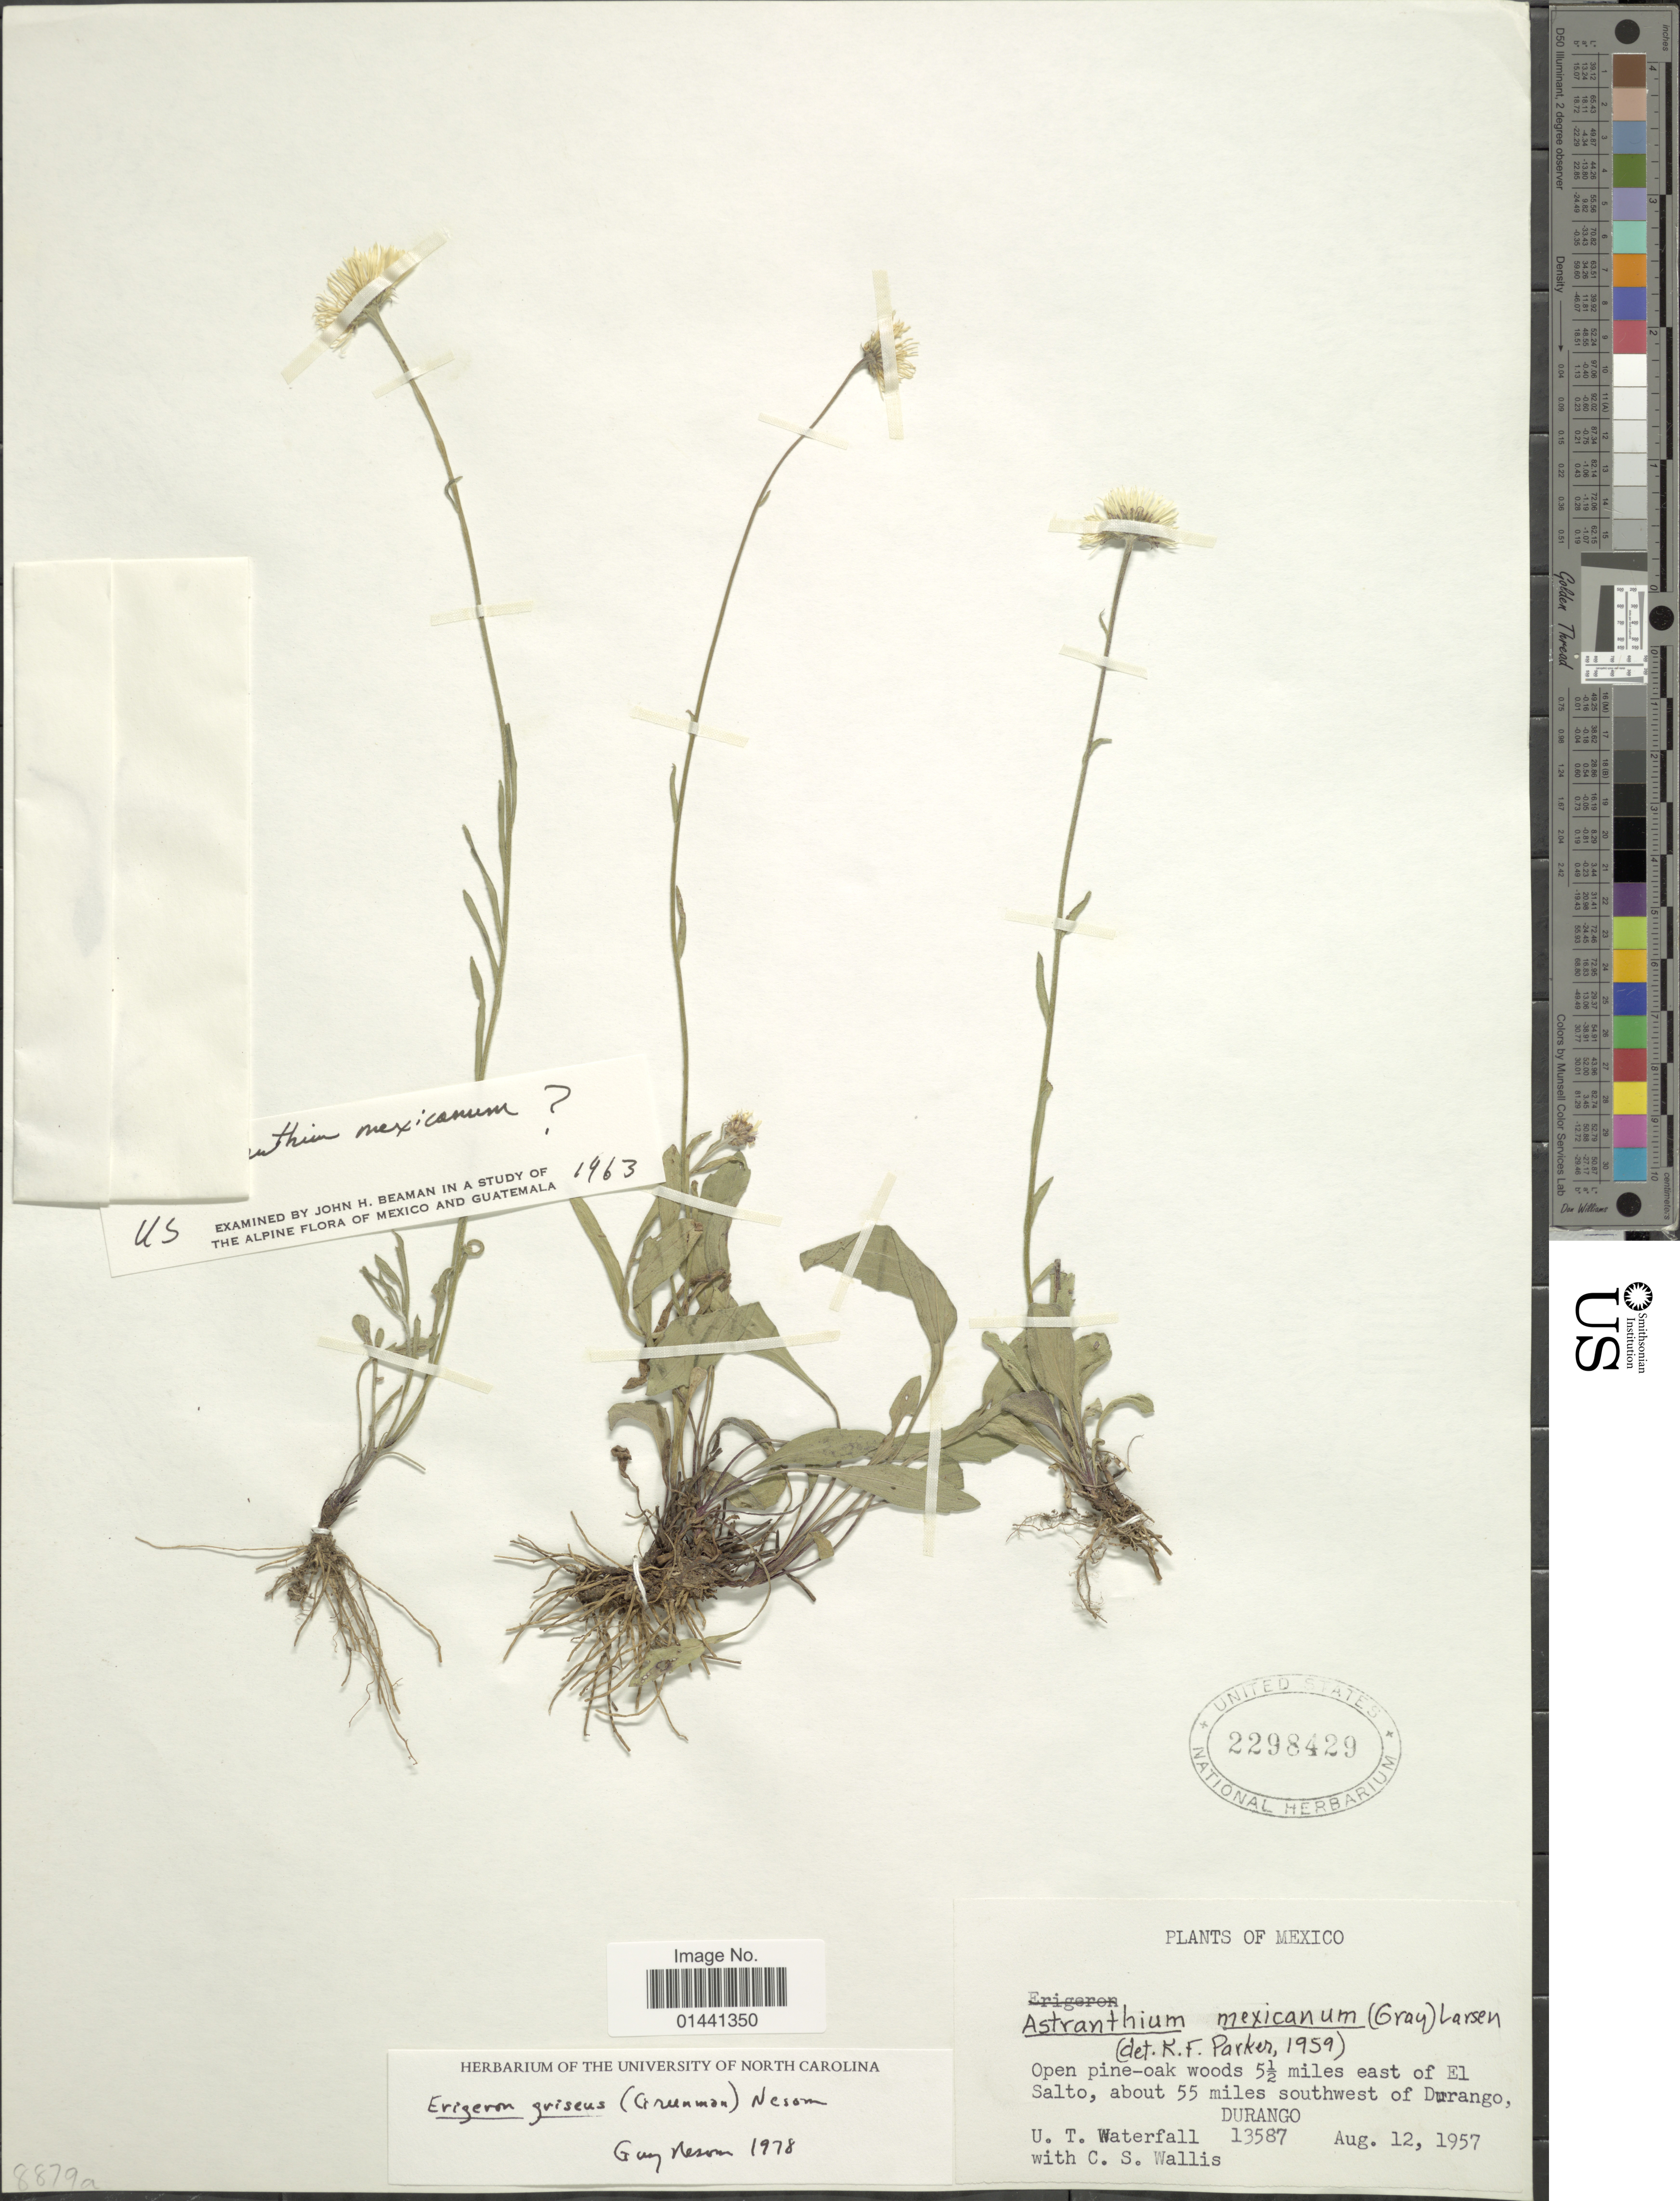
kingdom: Plantae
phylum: Tracheophyta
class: Magnoliopsida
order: Asterales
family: Asteraceae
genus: Erigeron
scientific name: Erigeron griseus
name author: (Greenm.) G.L. Nesom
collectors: U. T. Waterfall & C. S. Wallis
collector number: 13587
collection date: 1957-08-12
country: Mexico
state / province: Durango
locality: Open pin-oak woods 5½ miles east of El Salto, about 55 miles southwest of Durango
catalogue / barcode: US 2298429